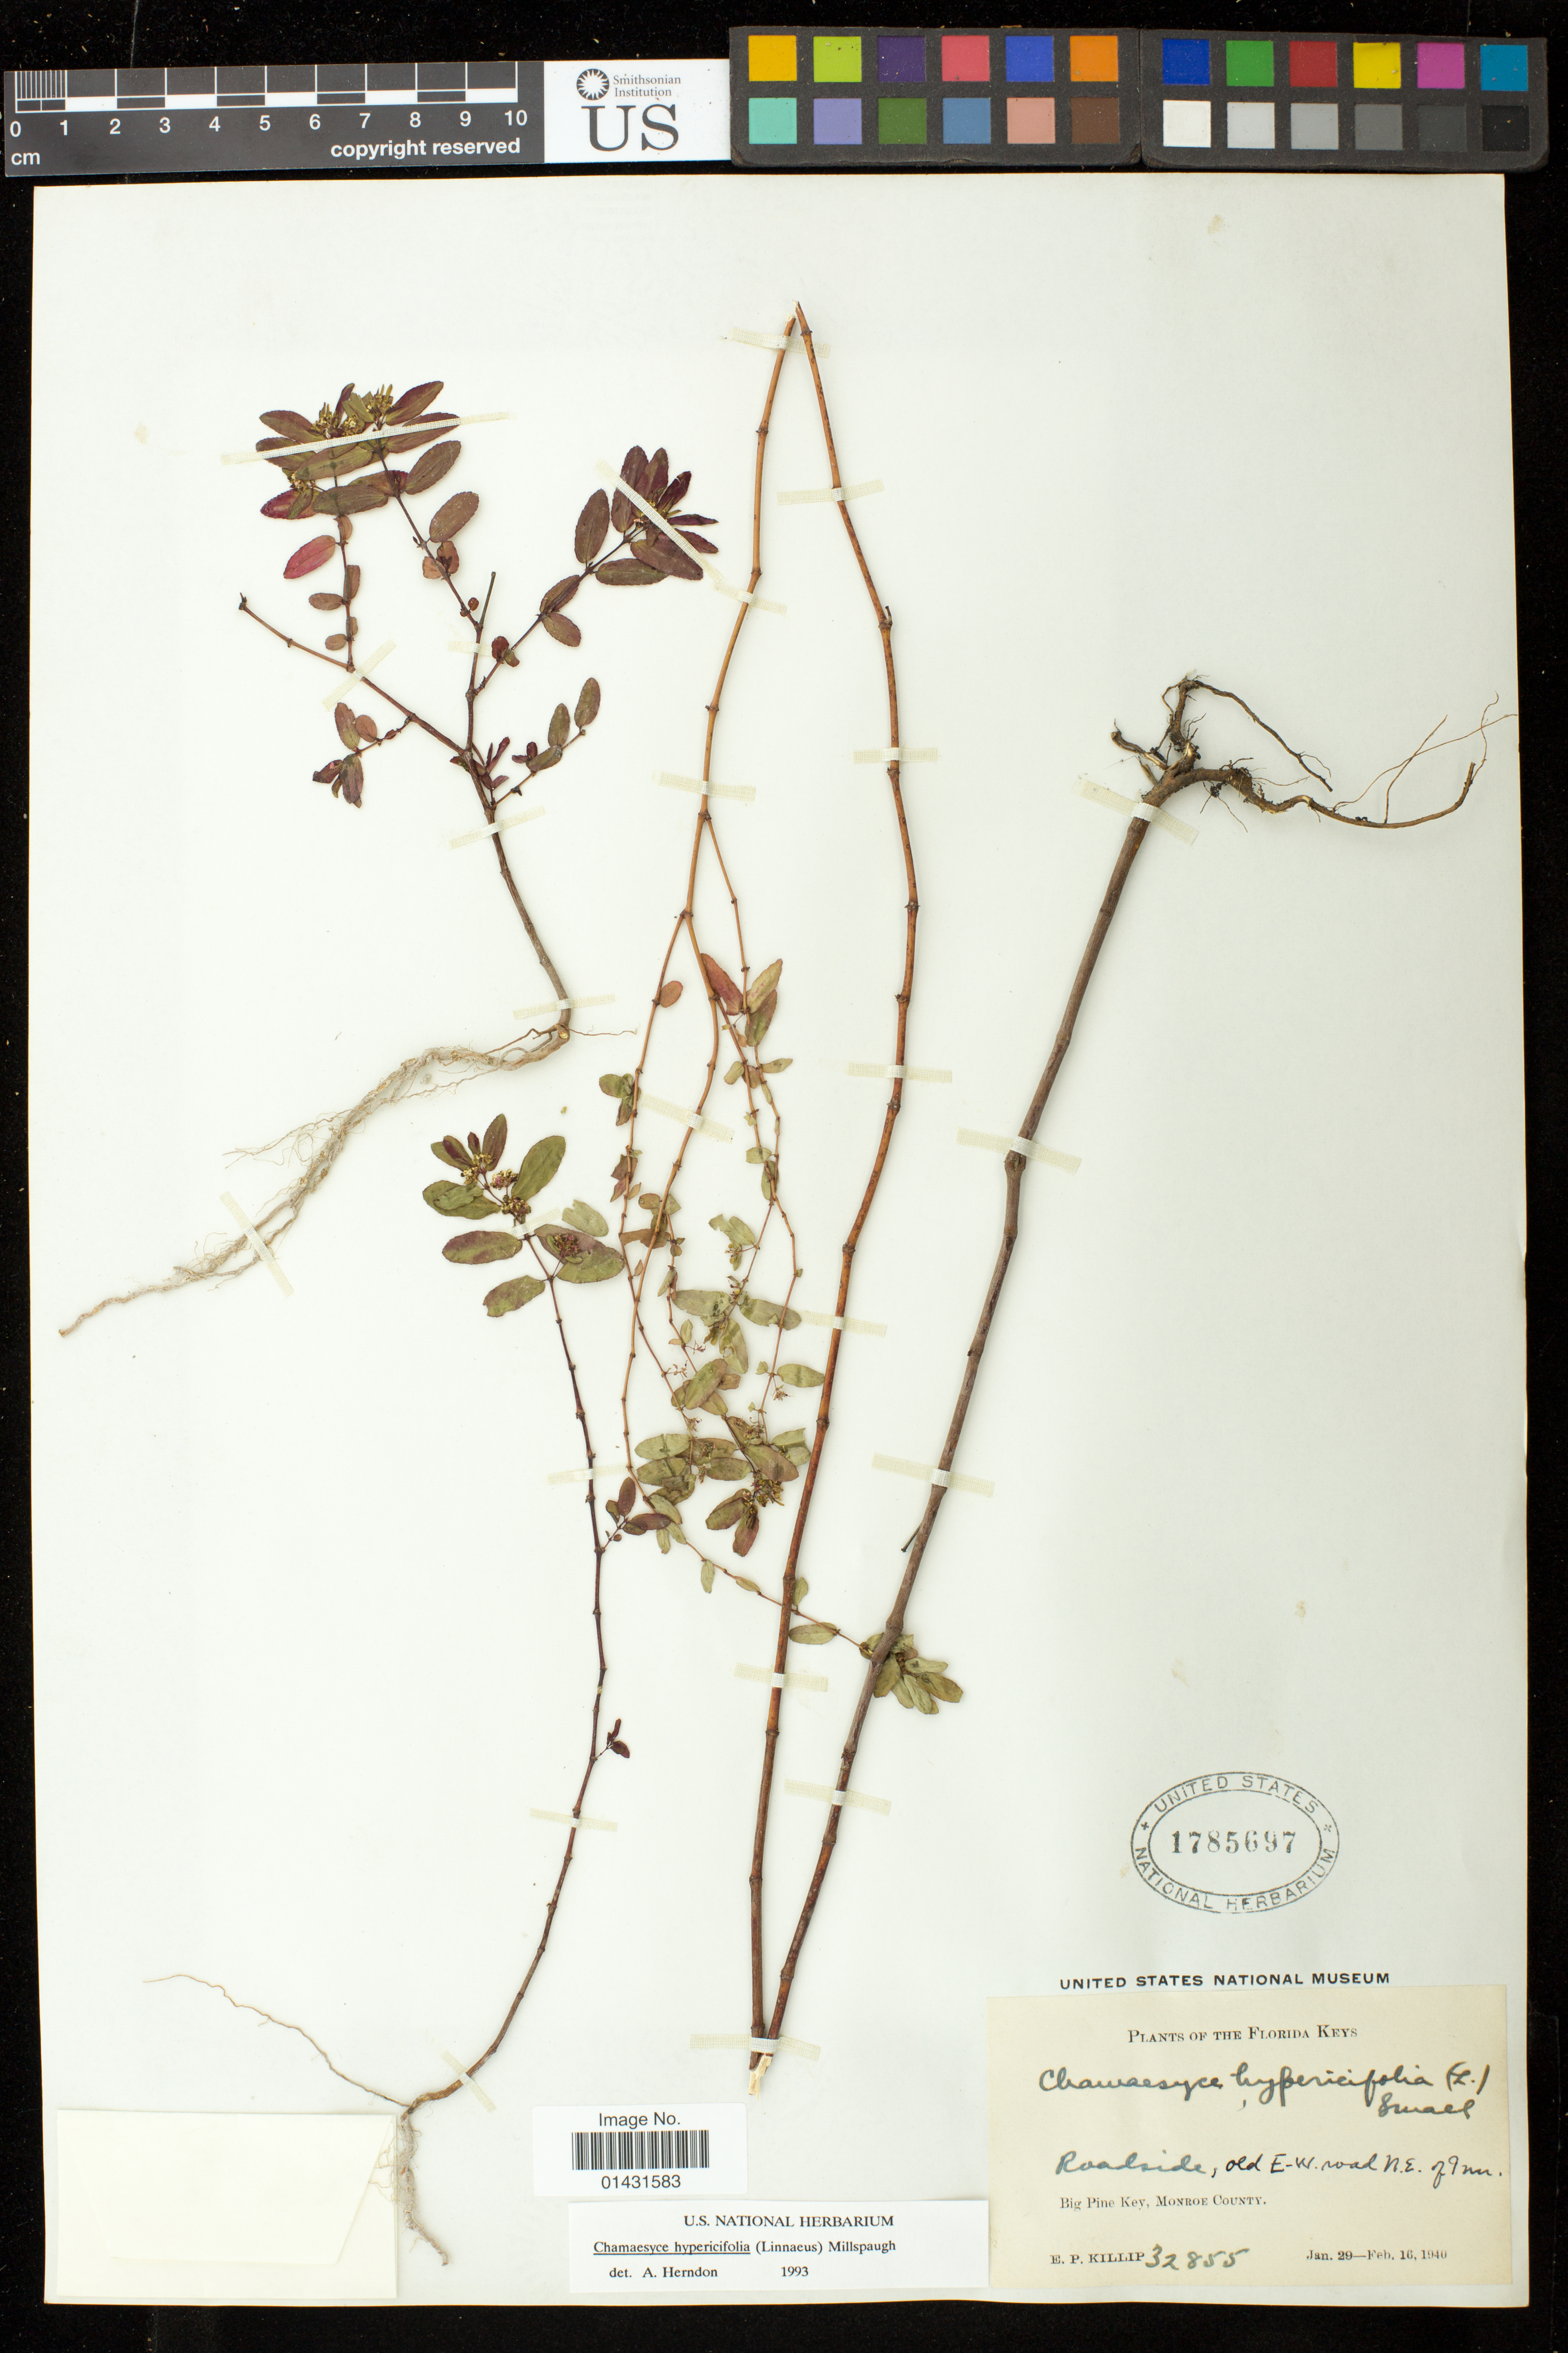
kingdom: Plantae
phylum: Tracheophyta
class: Magnoliopsida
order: Malpighiales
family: Euphorbiaceae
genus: Euphorbia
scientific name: Euphorbia hypericifolia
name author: L.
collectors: E. P. Killip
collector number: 32855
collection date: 1940-01-29/1940-02-16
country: United States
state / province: Florida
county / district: Monroe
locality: old E-W road N.E. of Inn. Big Pine Key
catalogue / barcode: US 1785697